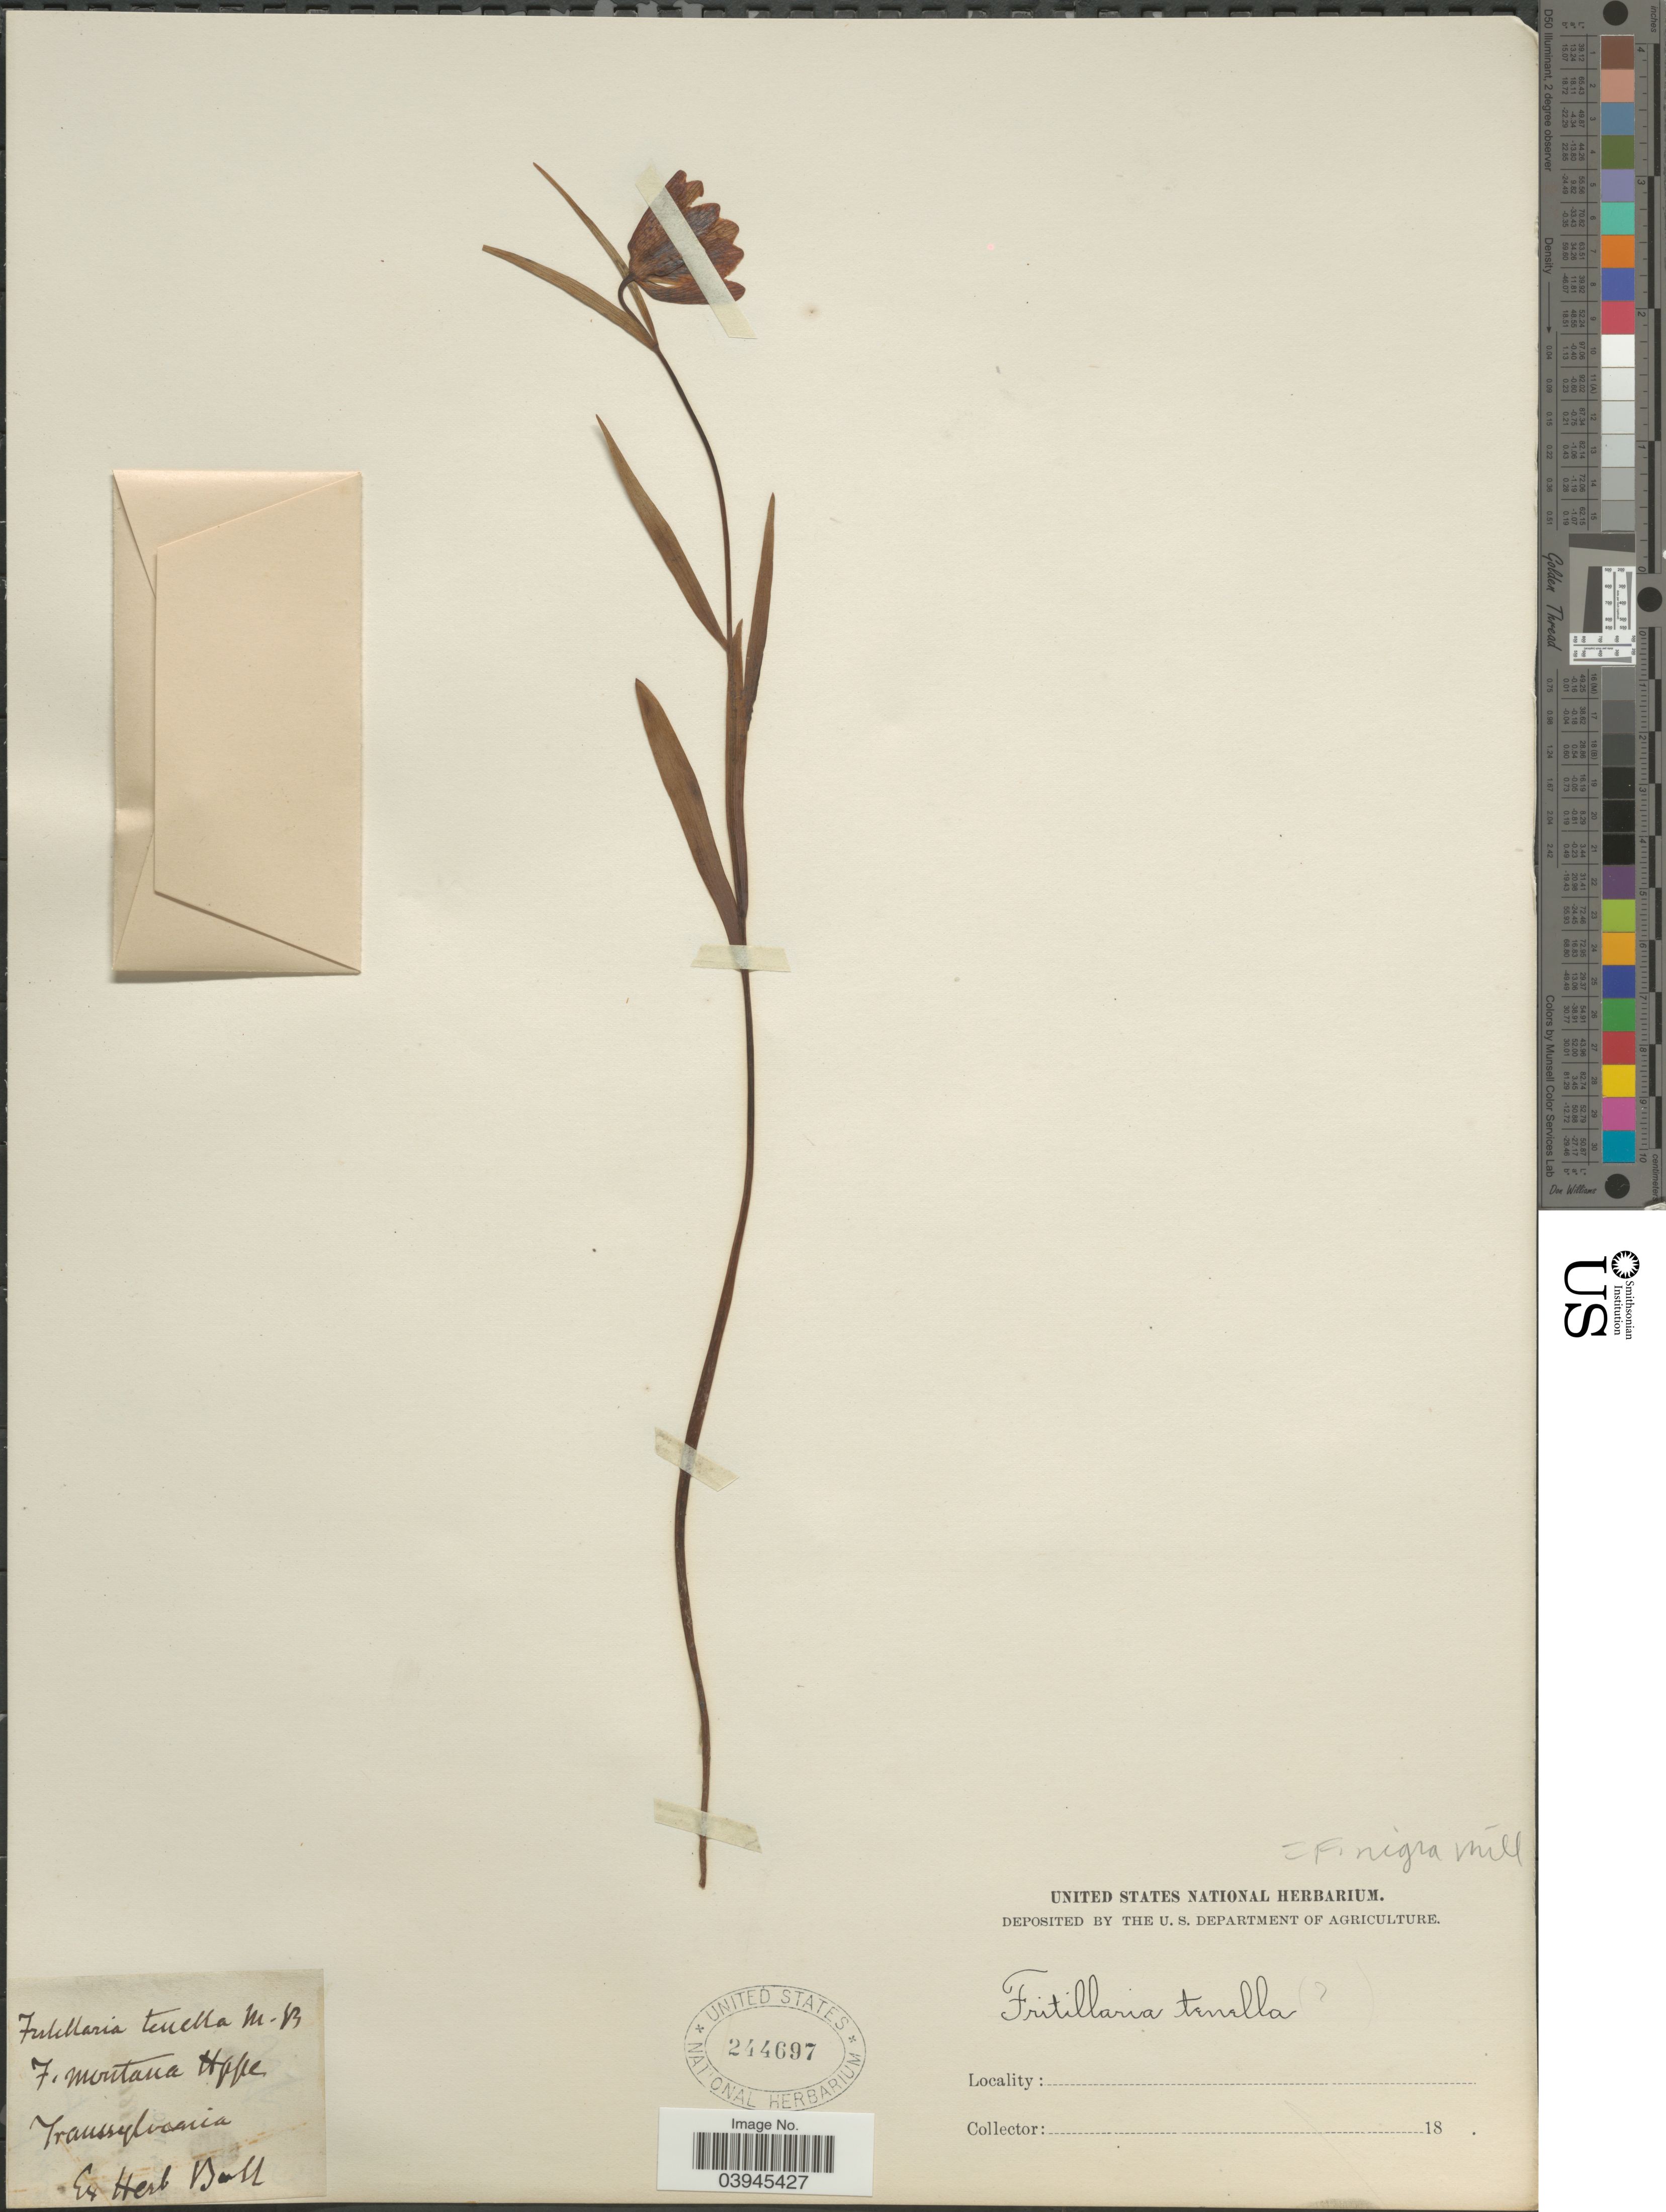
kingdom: Plantae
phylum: Tracheophyta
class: Liliopsida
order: Liliales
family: Liliaceae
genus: Fritillaria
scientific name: Fritillaria pontica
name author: Wahlenb.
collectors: ex herb. Ball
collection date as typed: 18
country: Romania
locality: Transsylvania.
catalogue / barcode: US 244697